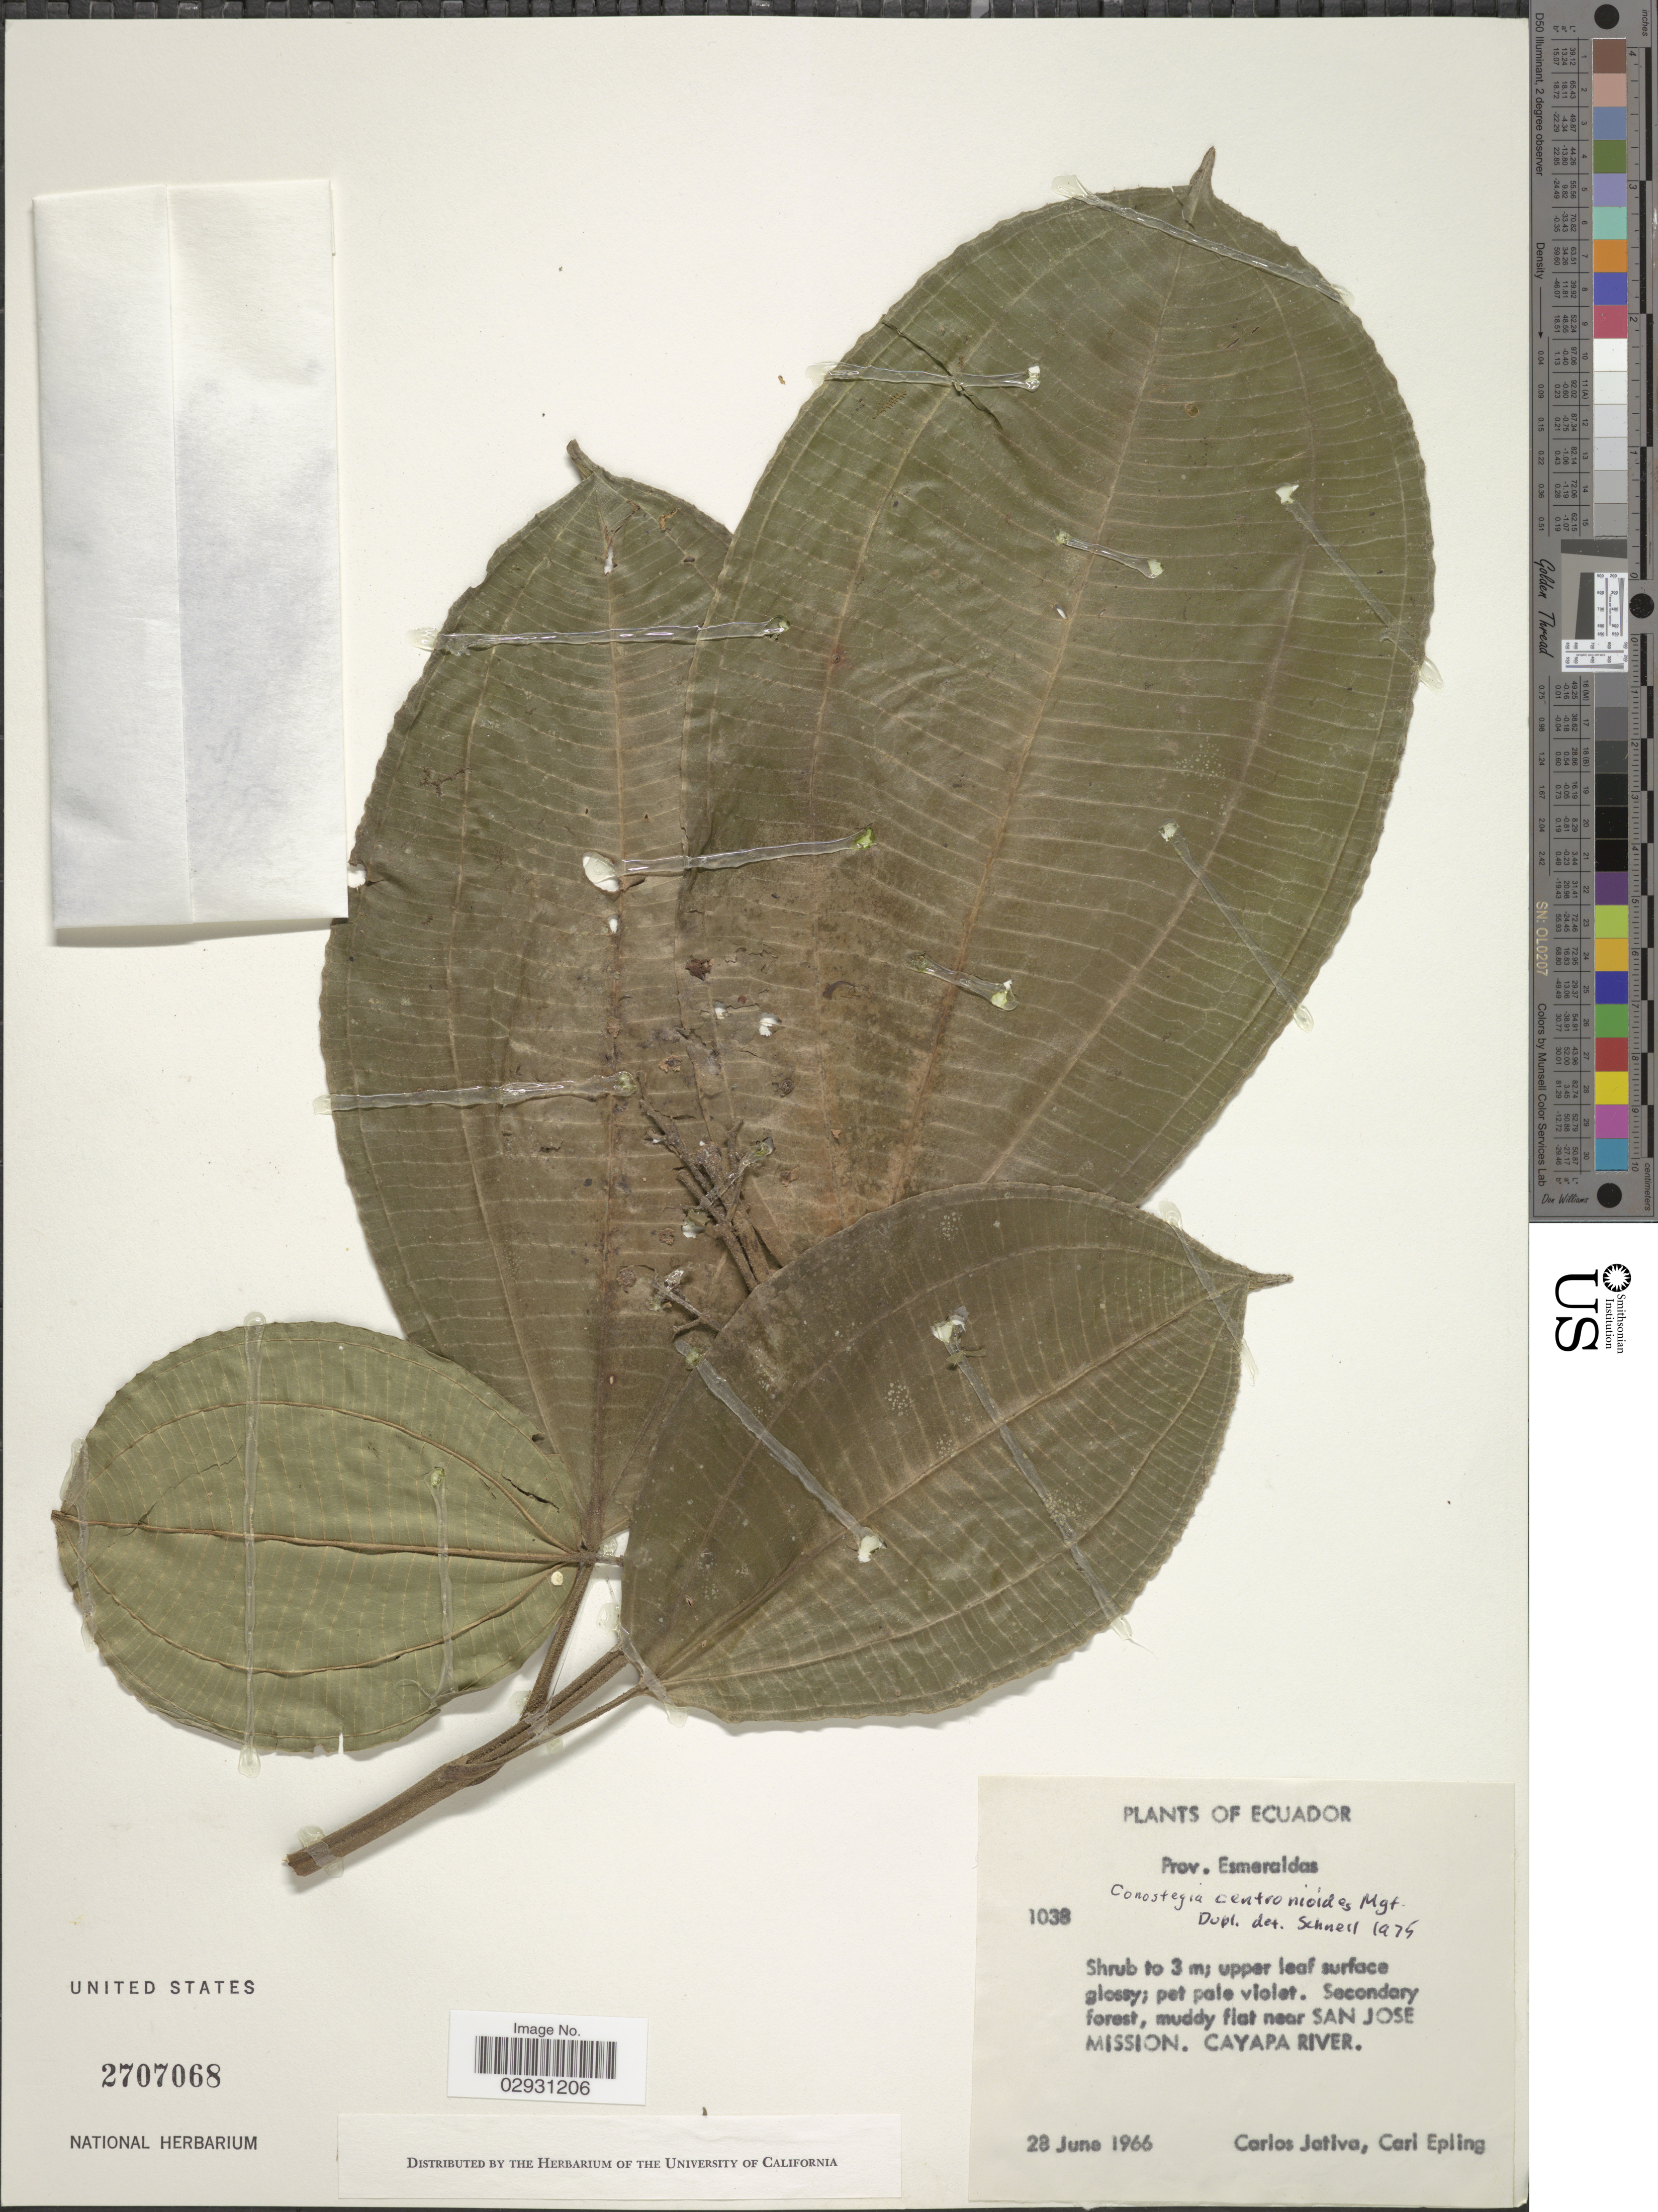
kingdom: Plantae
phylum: Tracheophyta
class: Magnoliopsida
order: Myrtales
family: Melastomataceae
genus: Conostegia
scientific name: Conostegia centronioides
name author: Markgr.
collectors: C. D. Játiva & C. C. Epling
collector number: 1038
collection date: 1966-06-28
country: Ecuador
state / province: Esmeraldas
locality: Muddy flat near San Jose Mission. Cayapa River.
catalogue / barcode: US 2707068